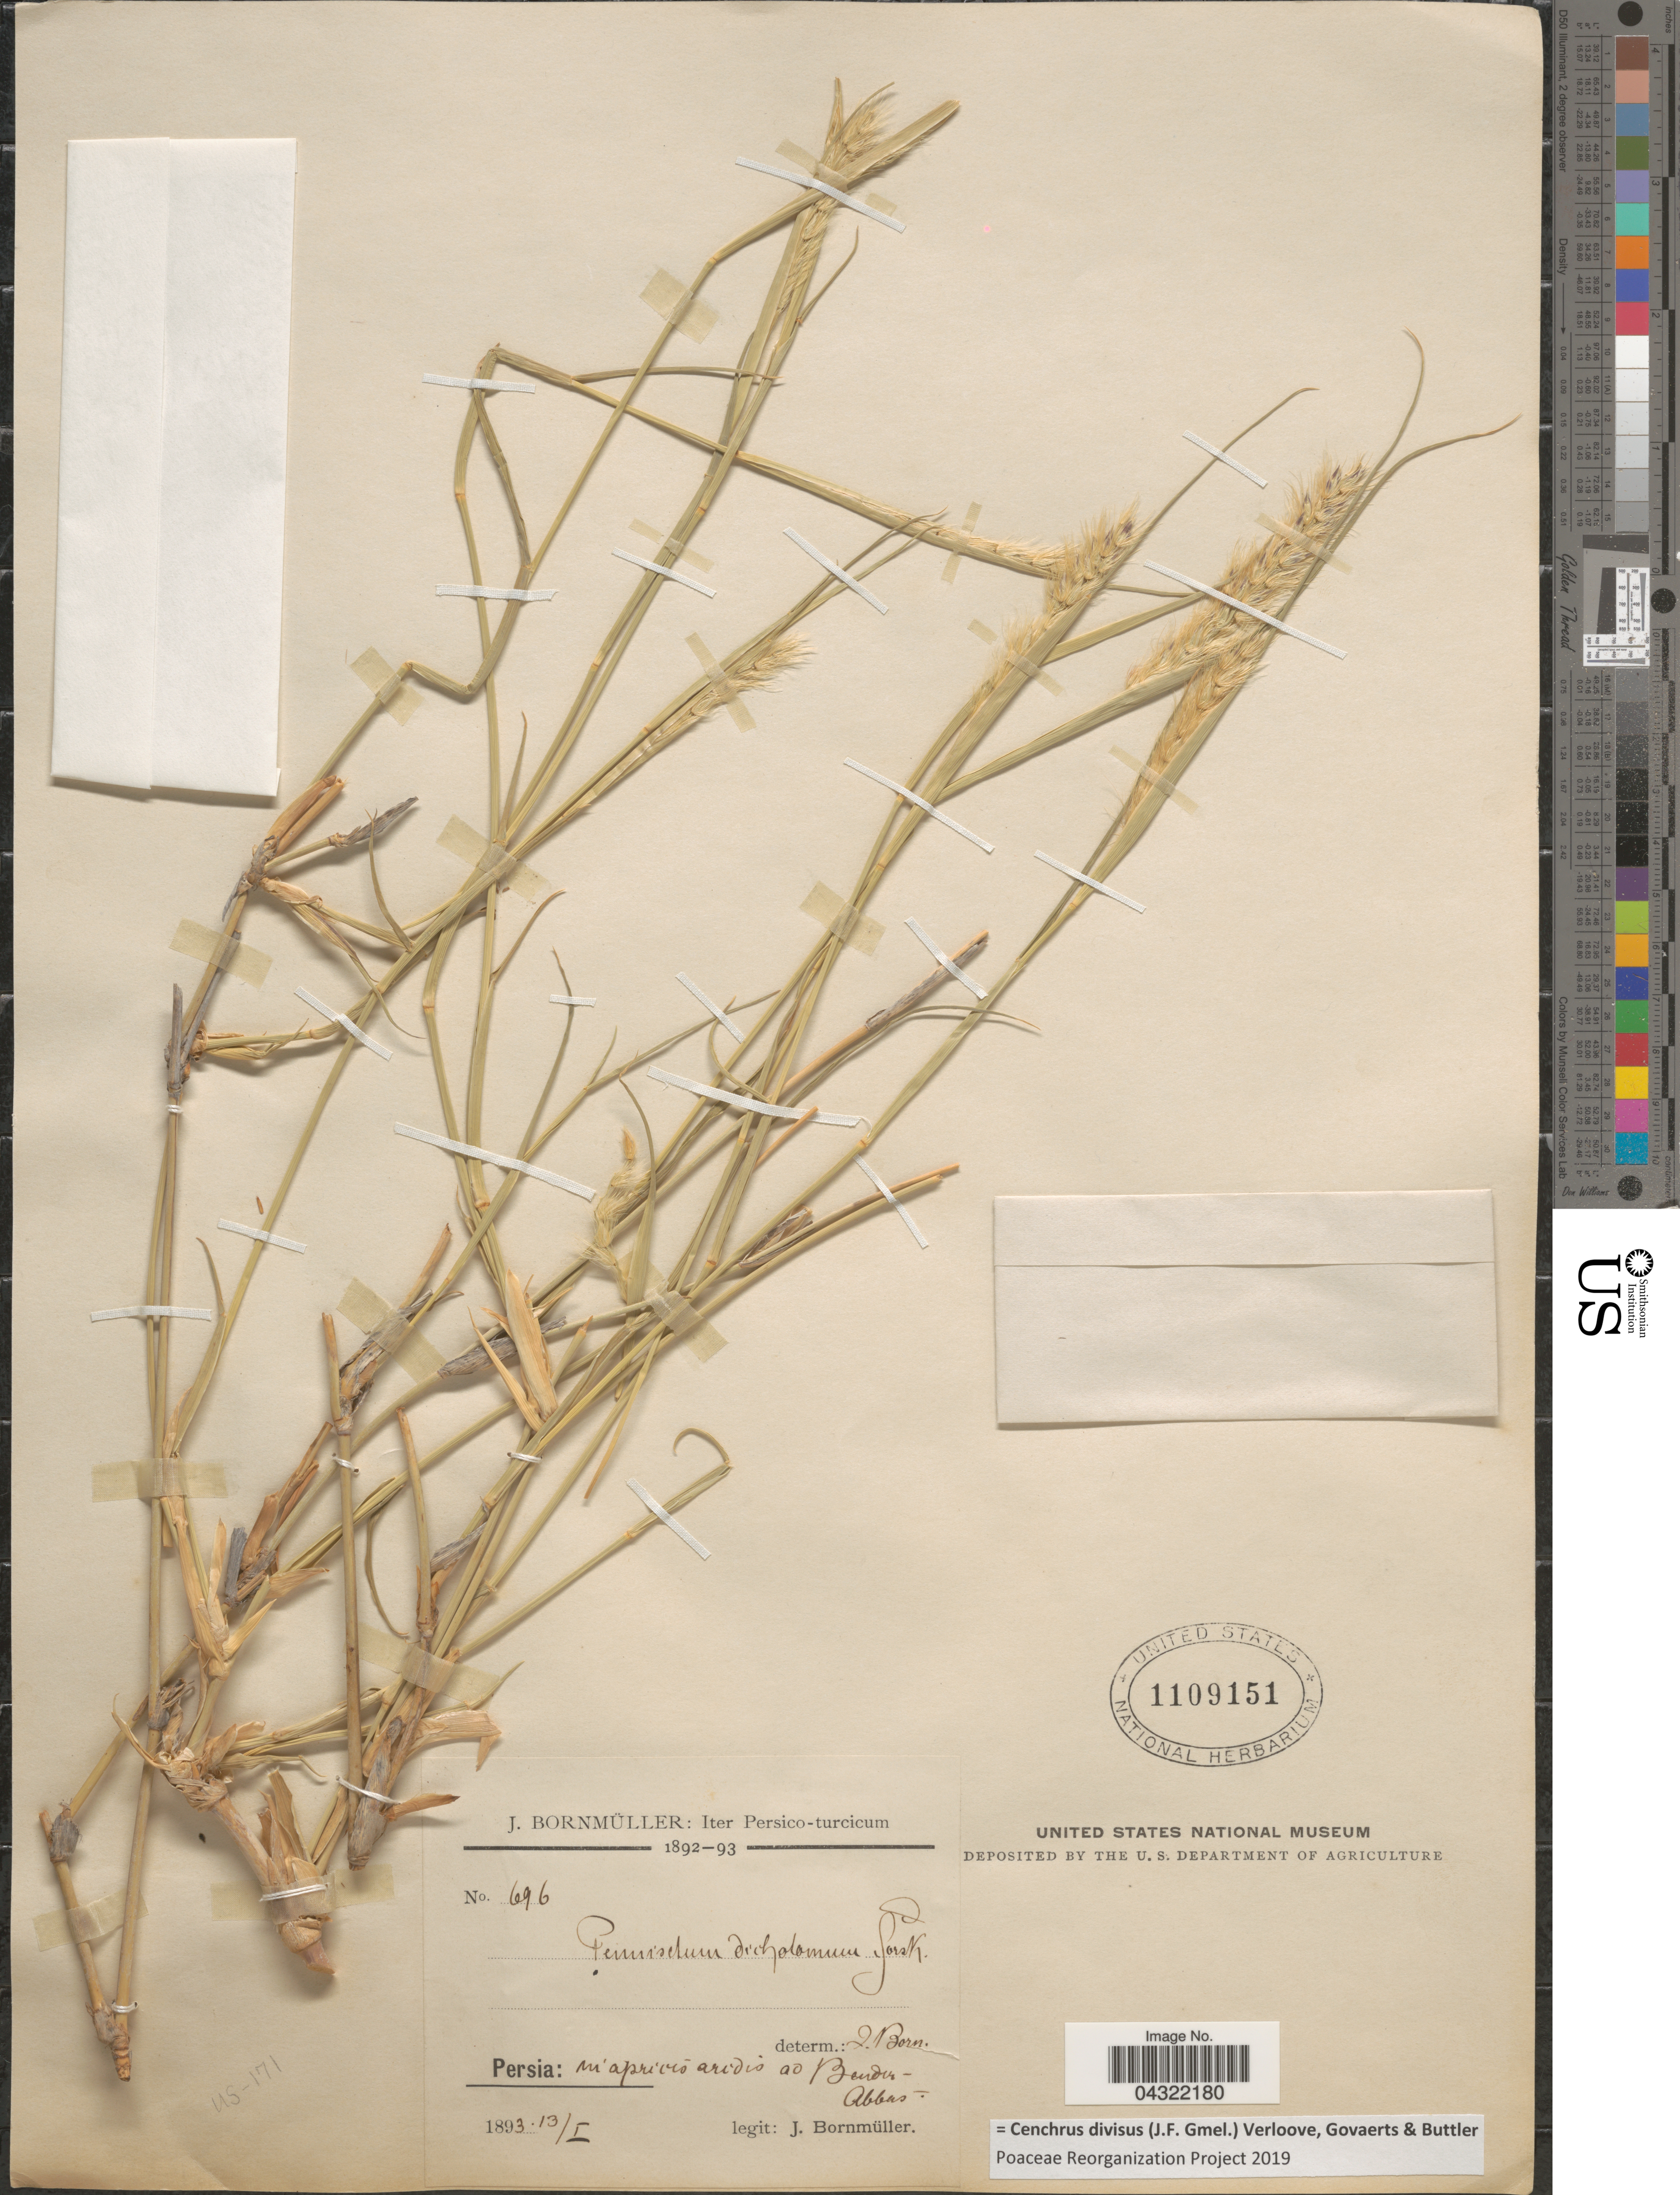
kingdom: Plantae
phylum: Tracheophyta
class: Liliopsida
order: Poales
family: Poaceae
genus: Cenchrus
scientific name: Cenchrus divisus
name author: (J.F. Gmel.) Verloove et al.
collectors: J. Bornmüller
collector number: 696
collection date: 1893-01-13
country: Iran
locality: Iter Persico-turcicum. Persia: in aprioris arodis ad Bandar-Abbas.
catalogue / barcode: US 1109151